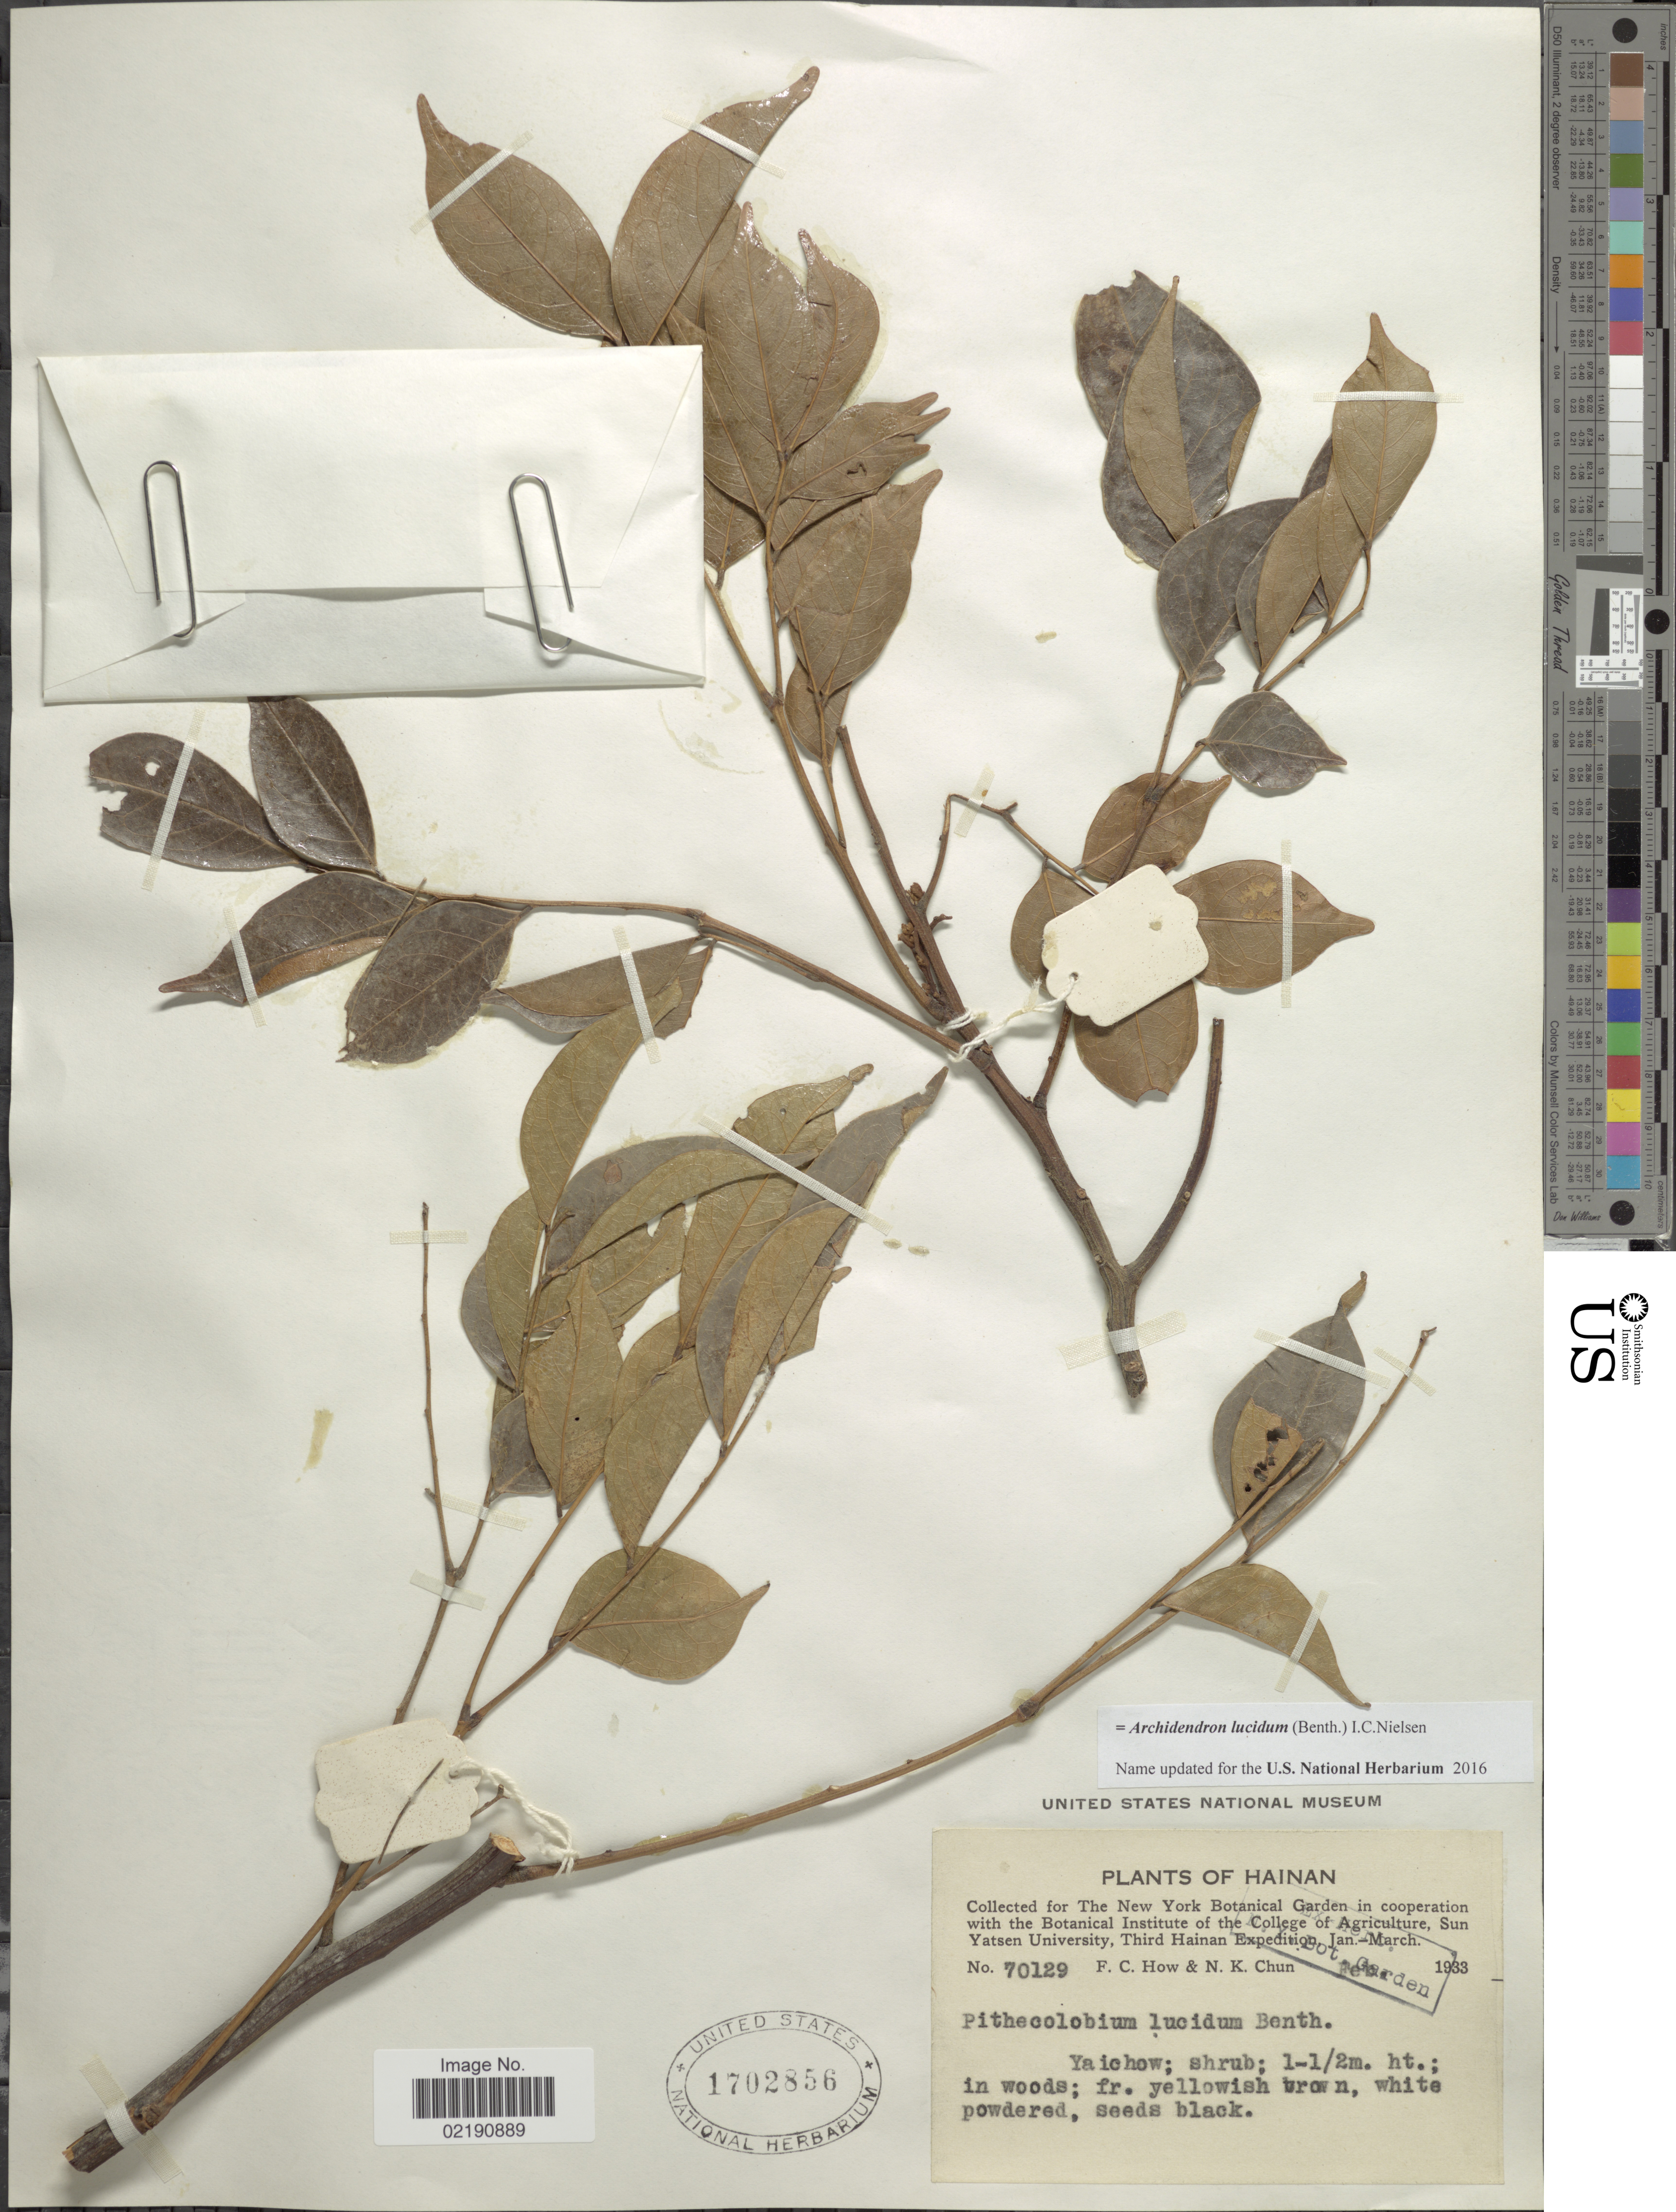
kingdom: Plantae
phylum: Tracheophyta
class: Magnoliopsida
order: Fabales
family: Fabaceae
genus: Archidendron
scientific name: Archidendron lucidum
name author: (Benth.) I.C. Nielsen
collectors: F. C. How & N. K. Chun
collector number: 70129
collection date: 1933-02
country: China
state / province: Hainan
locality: Yaichow, in woods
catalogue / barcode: US 1702856